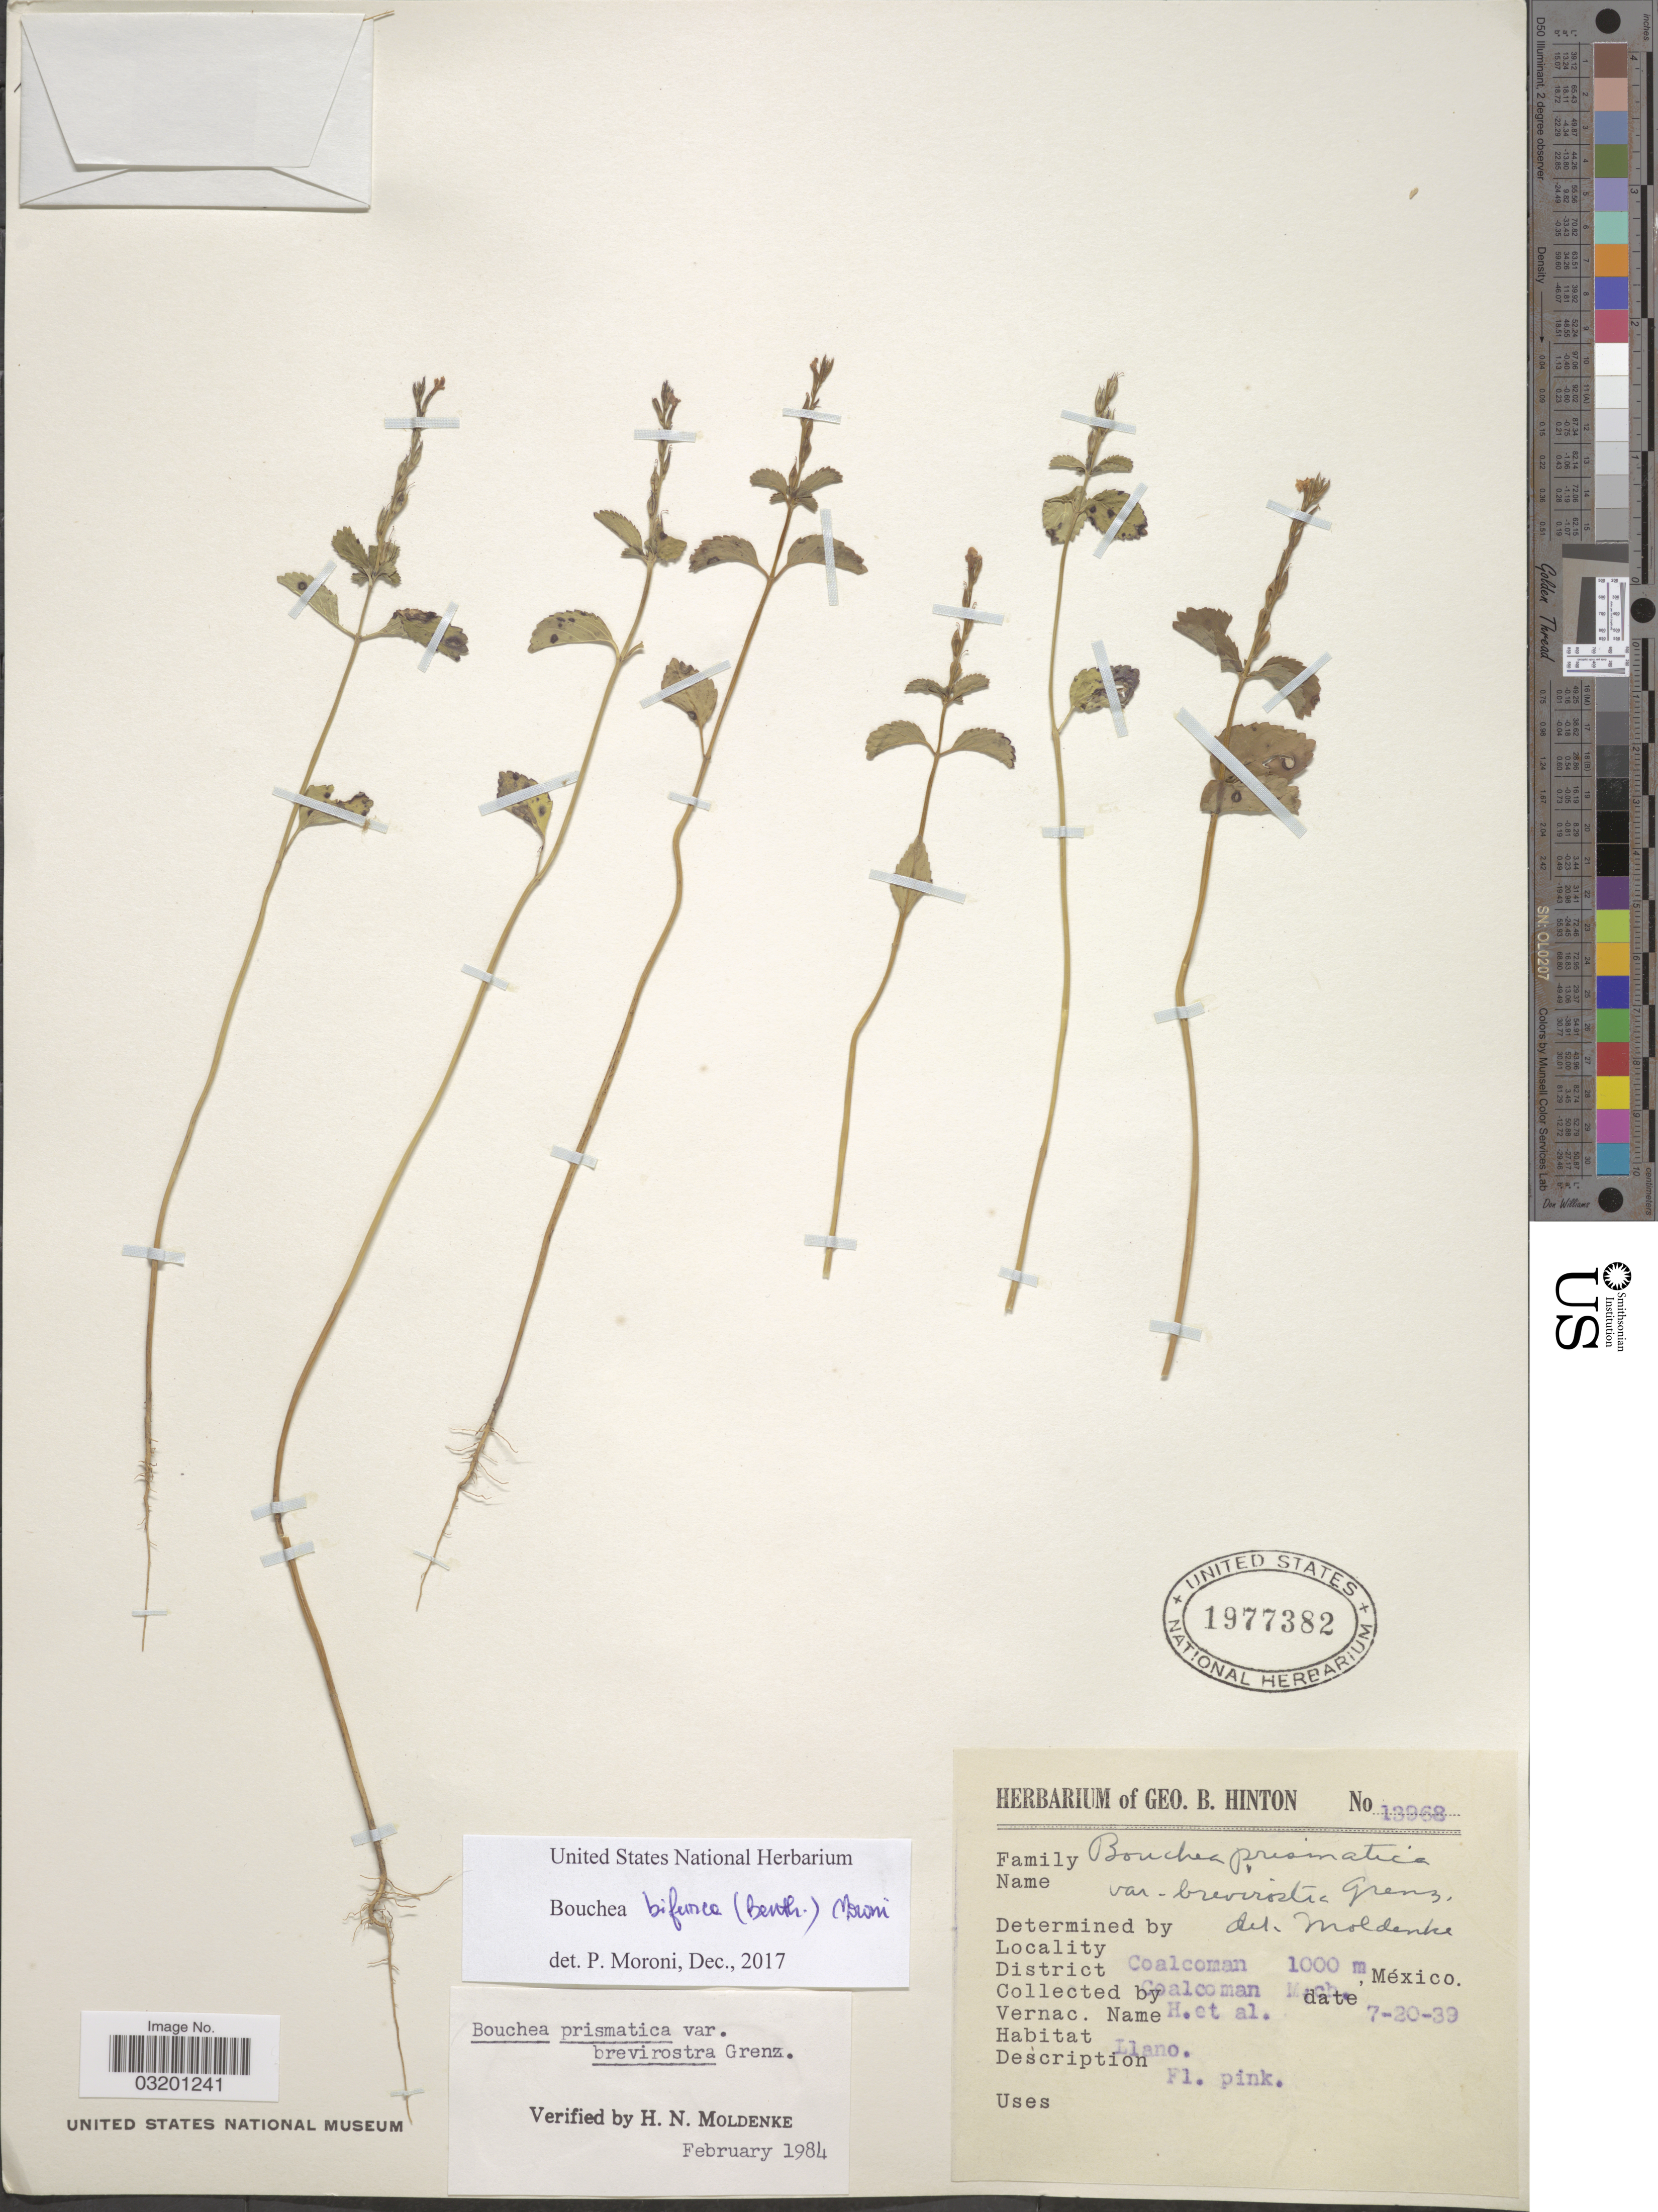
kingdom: Plantae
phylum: Tracheophyta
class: Magnoliopsida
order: Lamiales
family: Verbenaceae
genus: Bouchea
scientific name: Bouchea bifurca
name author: (Benth.) P. Moroni & N. O'Leary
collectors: G. B. Hinton & et al.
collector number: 13968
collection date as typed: Transcribed d/m/y: 20/7/39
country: Mexico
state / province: Michoacán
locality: Coalcoman. District Coalcoman, Mich.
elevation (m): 1000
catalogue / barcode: US 1977382